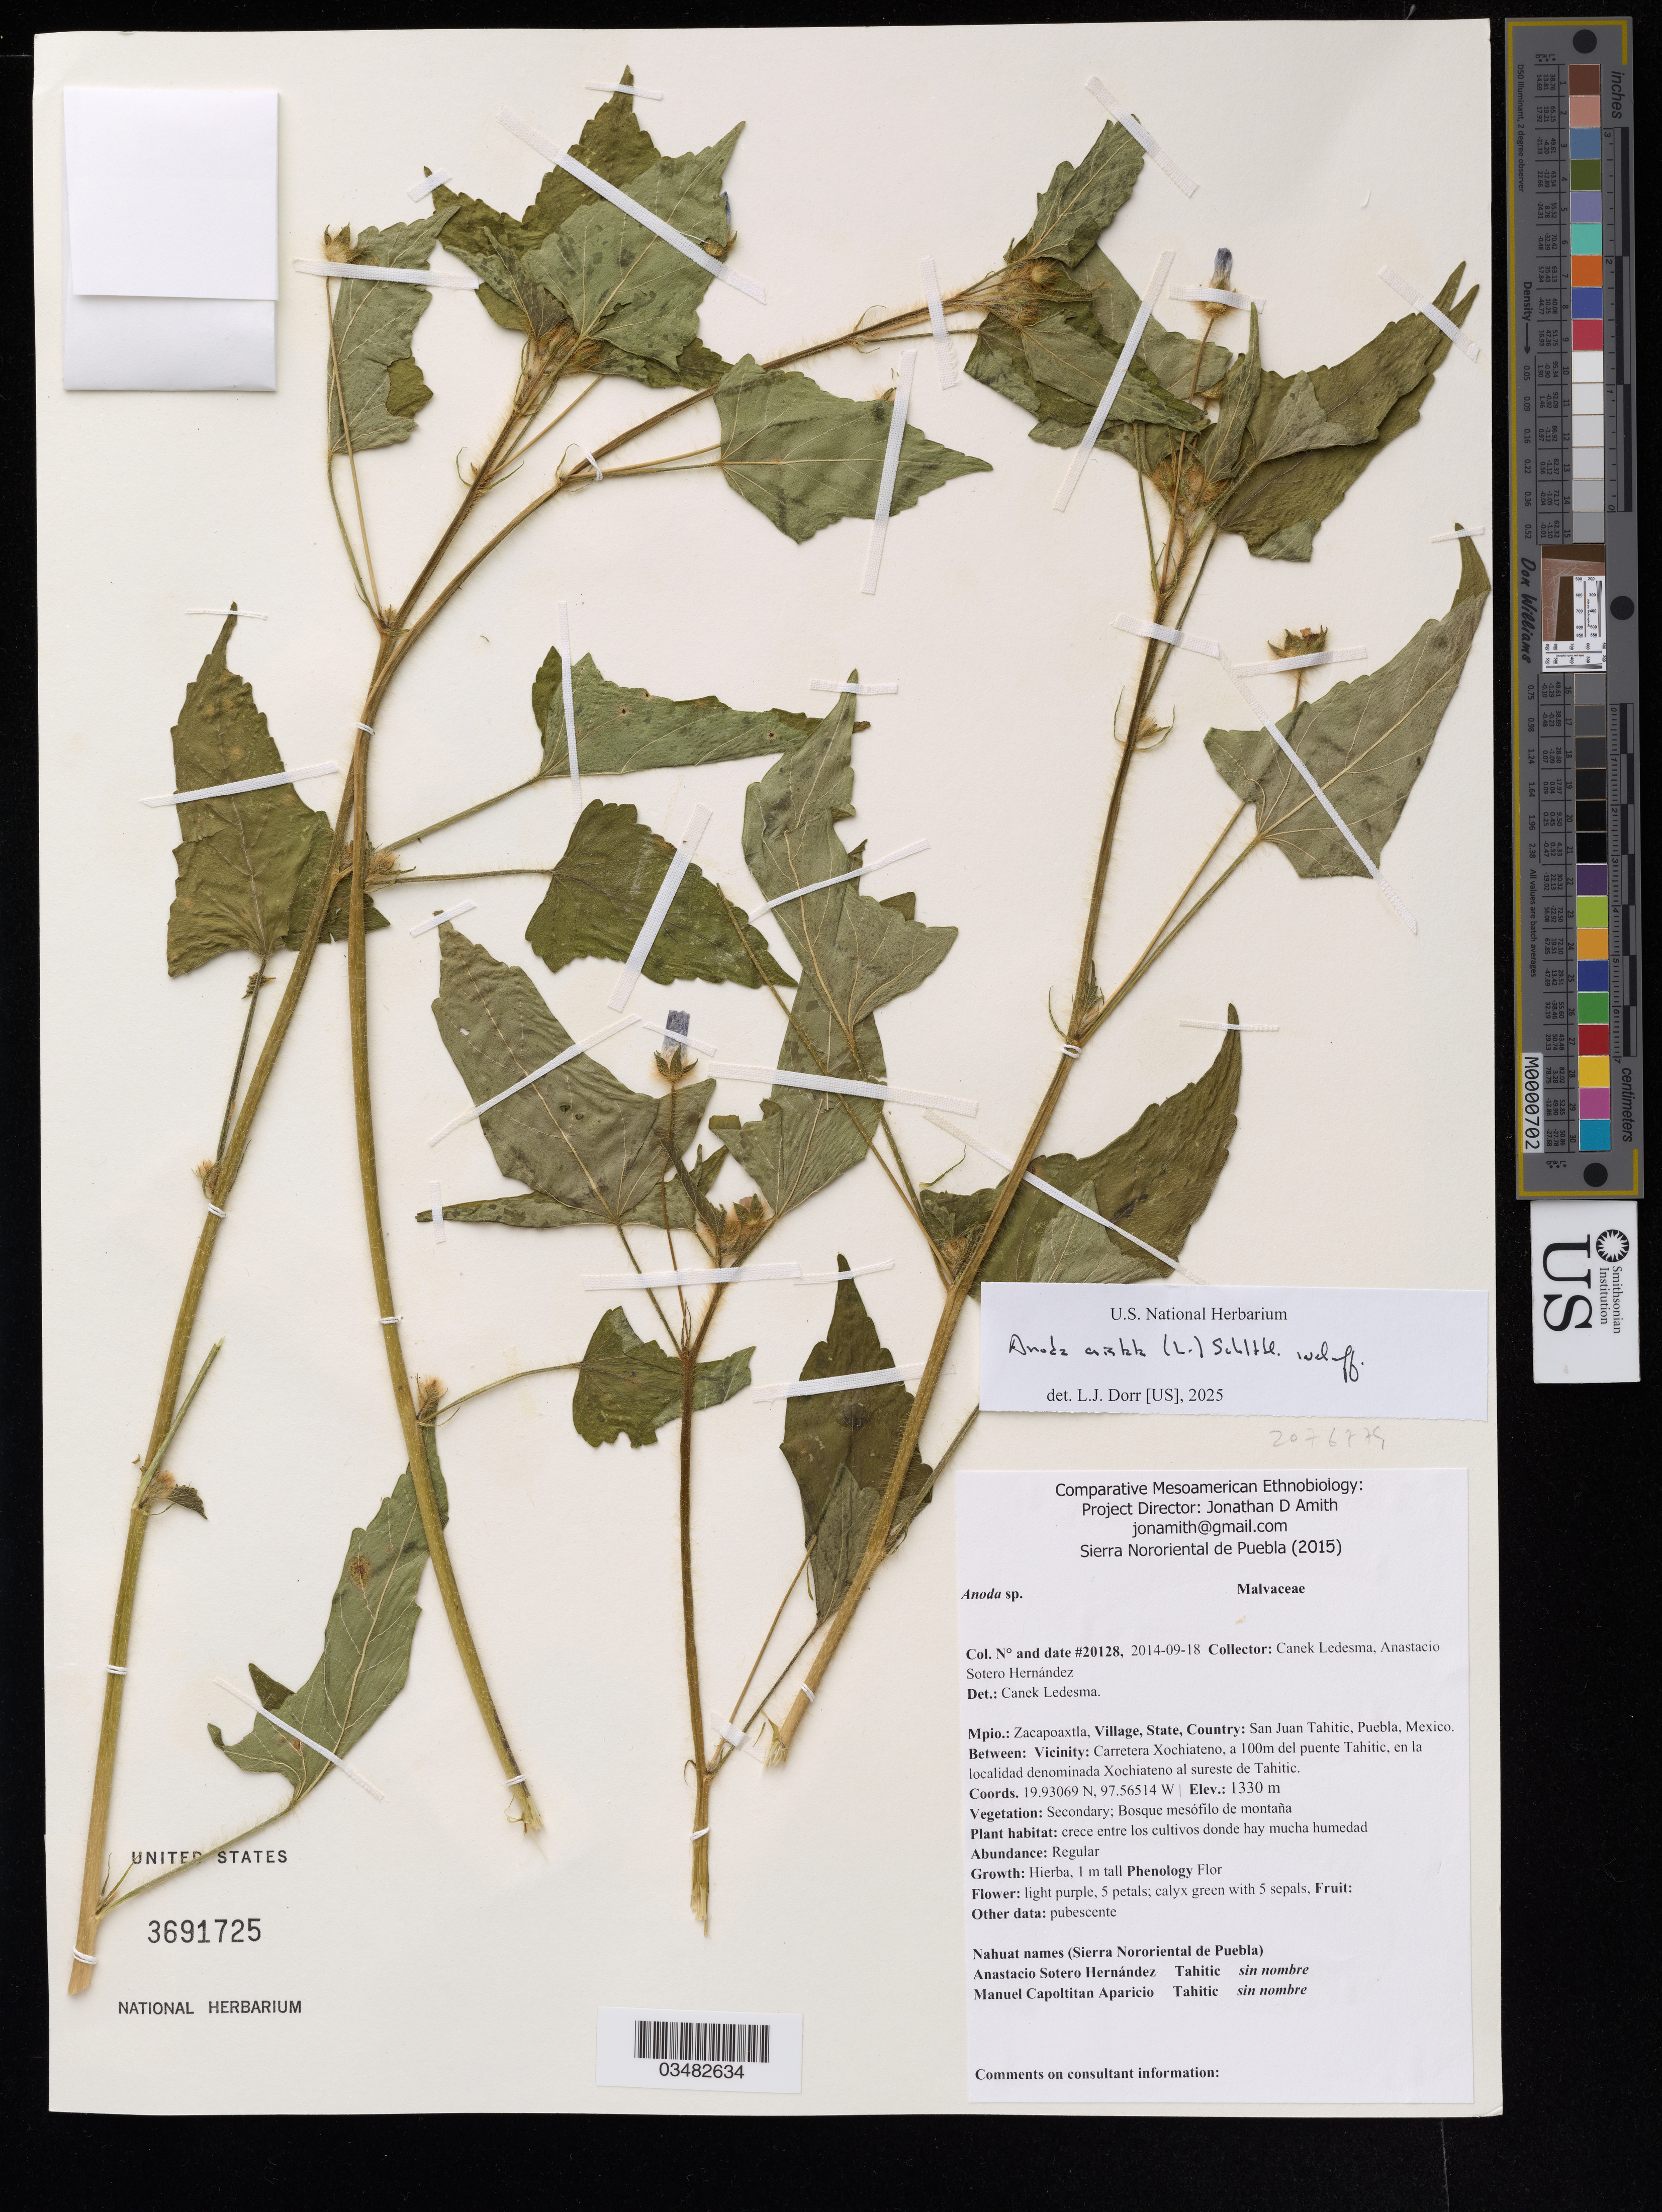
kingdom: Plantae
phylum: Tracheophyta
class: Magnoliopsida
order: Malvales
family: Malvaceae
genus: Anoda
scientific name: Anoda cristata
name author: (L.) Schltdl.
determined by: Dorr, Laurence J., Curator (BOT), Smithsonian Institution - National Museum of Natural History (UNITED STATES)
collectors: Canek Ledesma C. & A. Sotero H.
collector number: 20128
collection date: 2014-09-18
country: Mexico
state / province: Puebla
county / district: Zacapoaxtla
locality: San Juan Tahitic, Carretera Xochiateno, a 100 m del puente Tahitic, en la localidad denominada Xochiateno al sureste de Tahitic.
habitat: Crece entre los cultivos donde hay mucha humedad.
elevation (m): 1330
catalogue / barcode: US 3691725